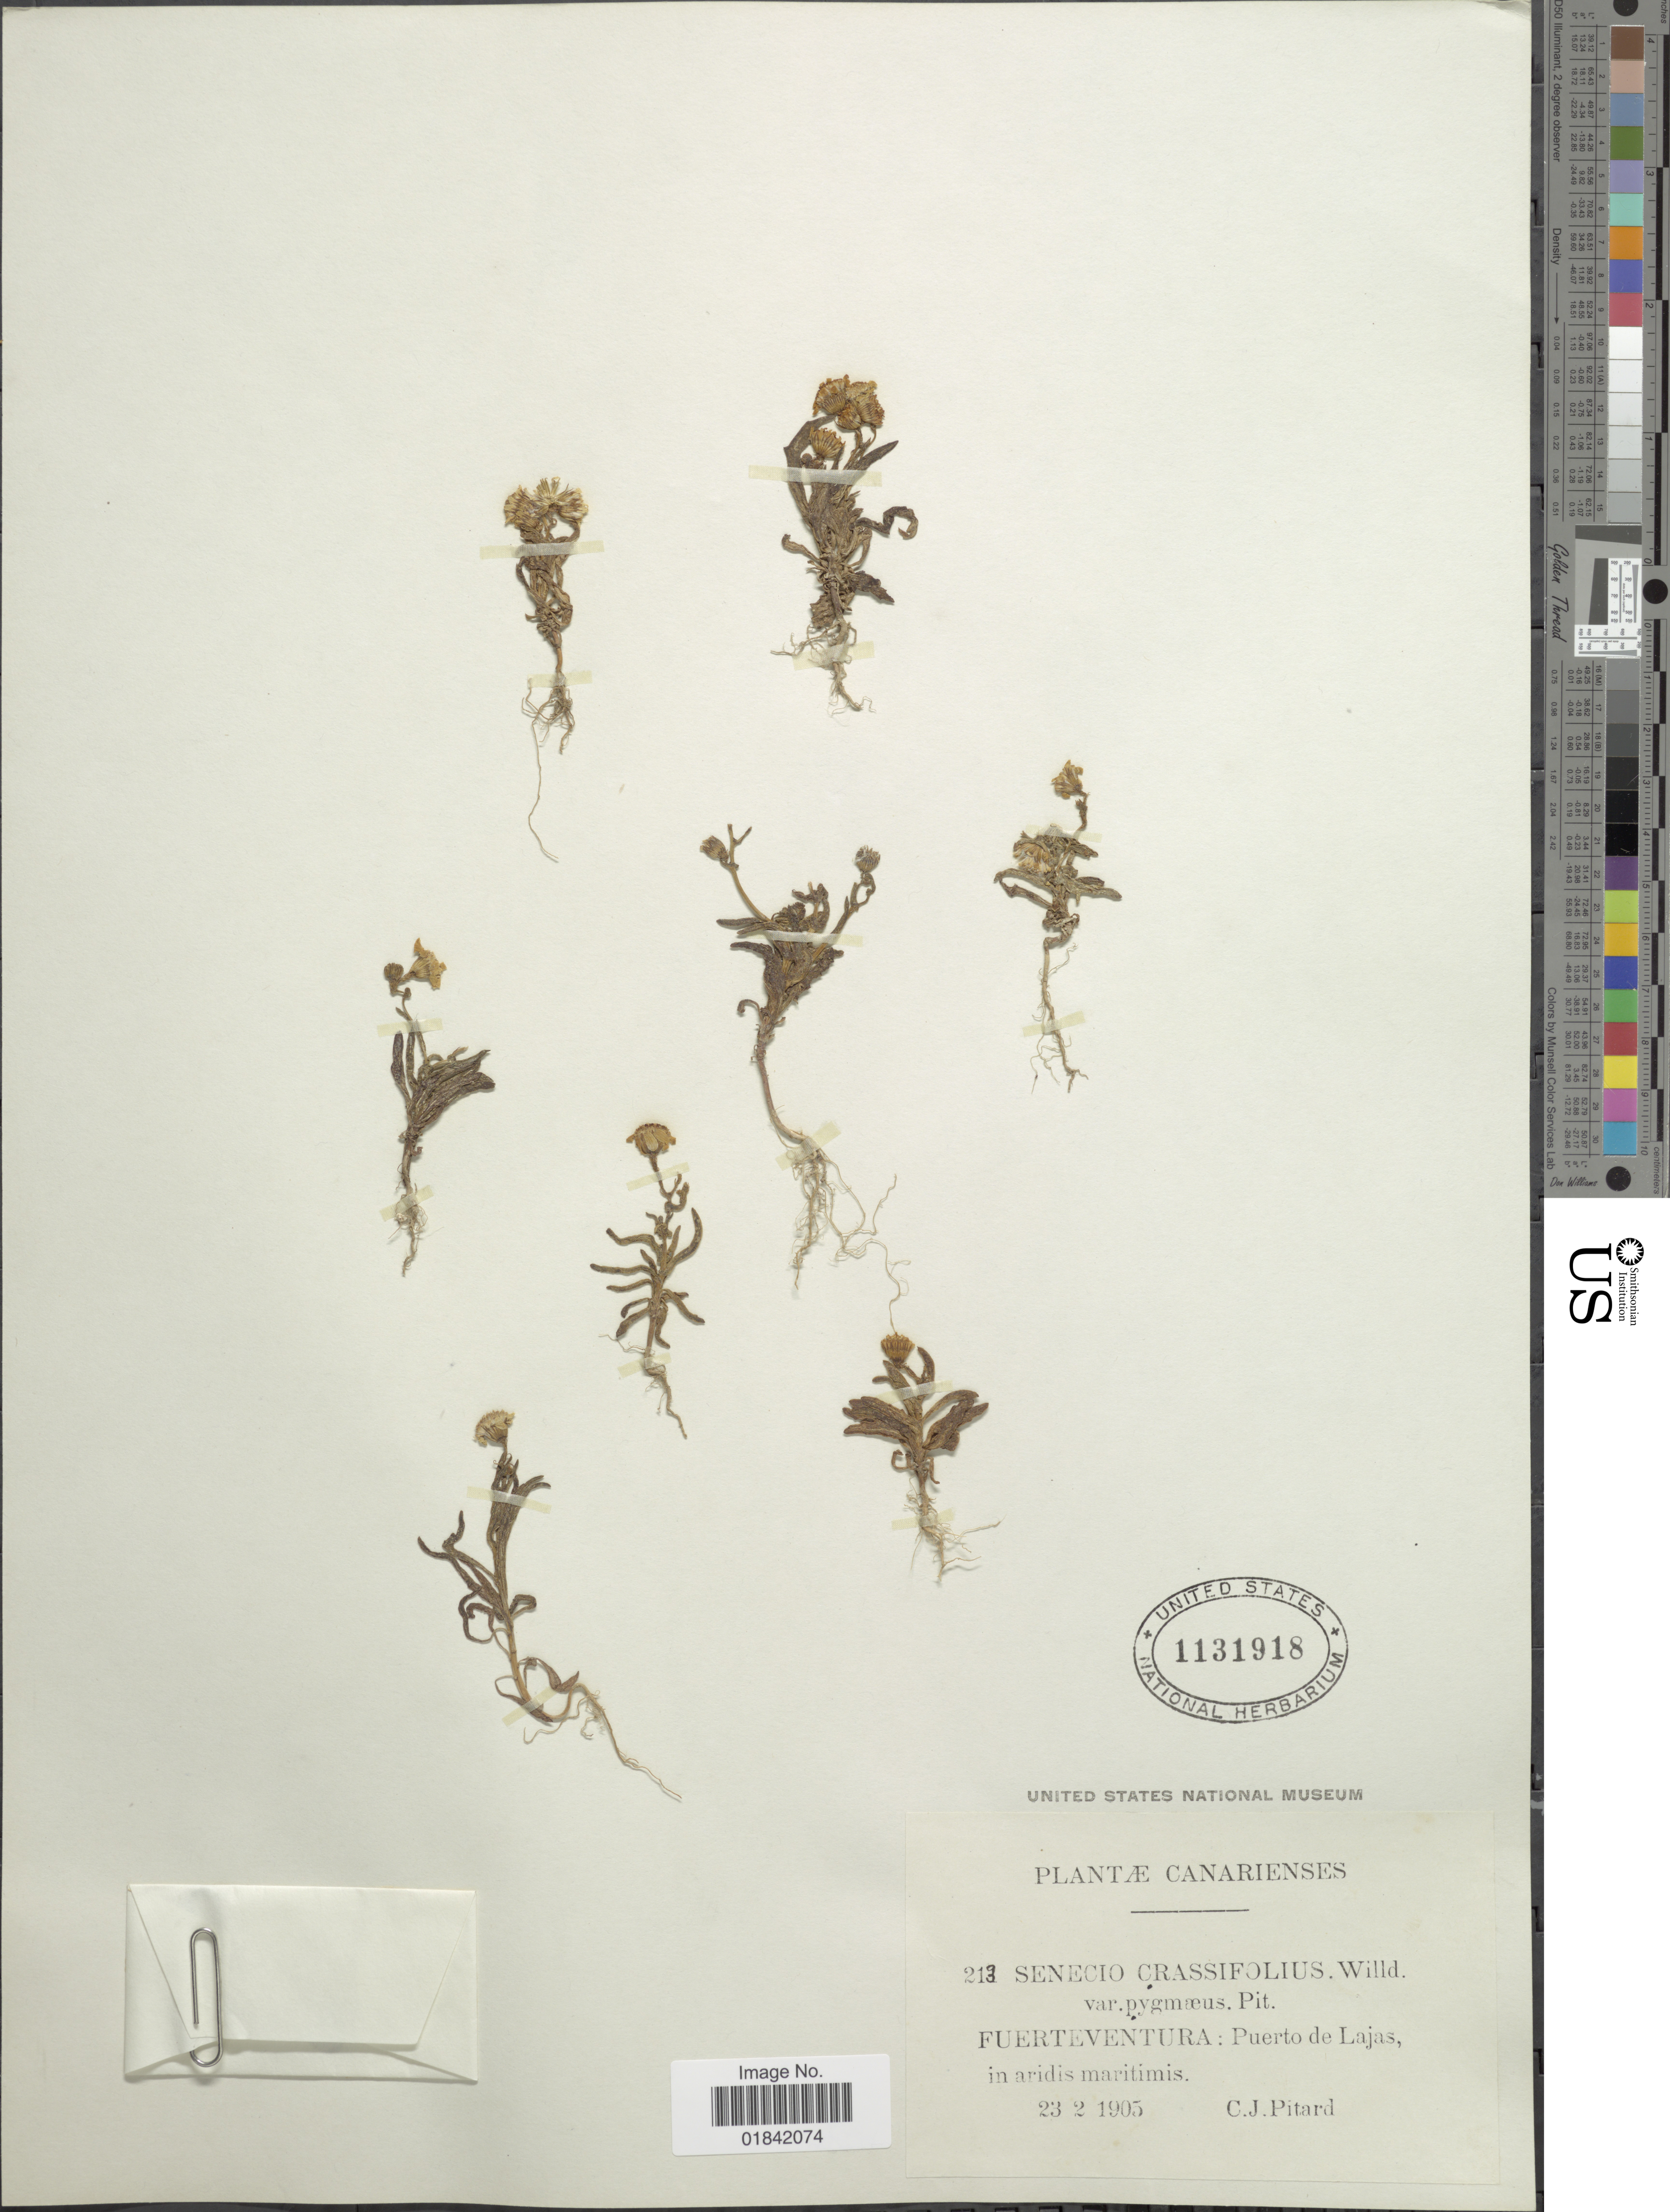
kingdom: Plantae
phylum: Tracheophyta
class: Magnoliopsida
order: Asterales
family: Asteraceae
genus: Senecio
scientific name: Senecio crassifolius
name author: Willd.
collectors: C. Pitard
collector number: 213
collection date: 1905-02-23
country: Spain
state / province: Canarias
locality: Canarienses, fuerteventura: Puerto de Lajas, in aridis maritimis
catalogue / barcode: US 1131918